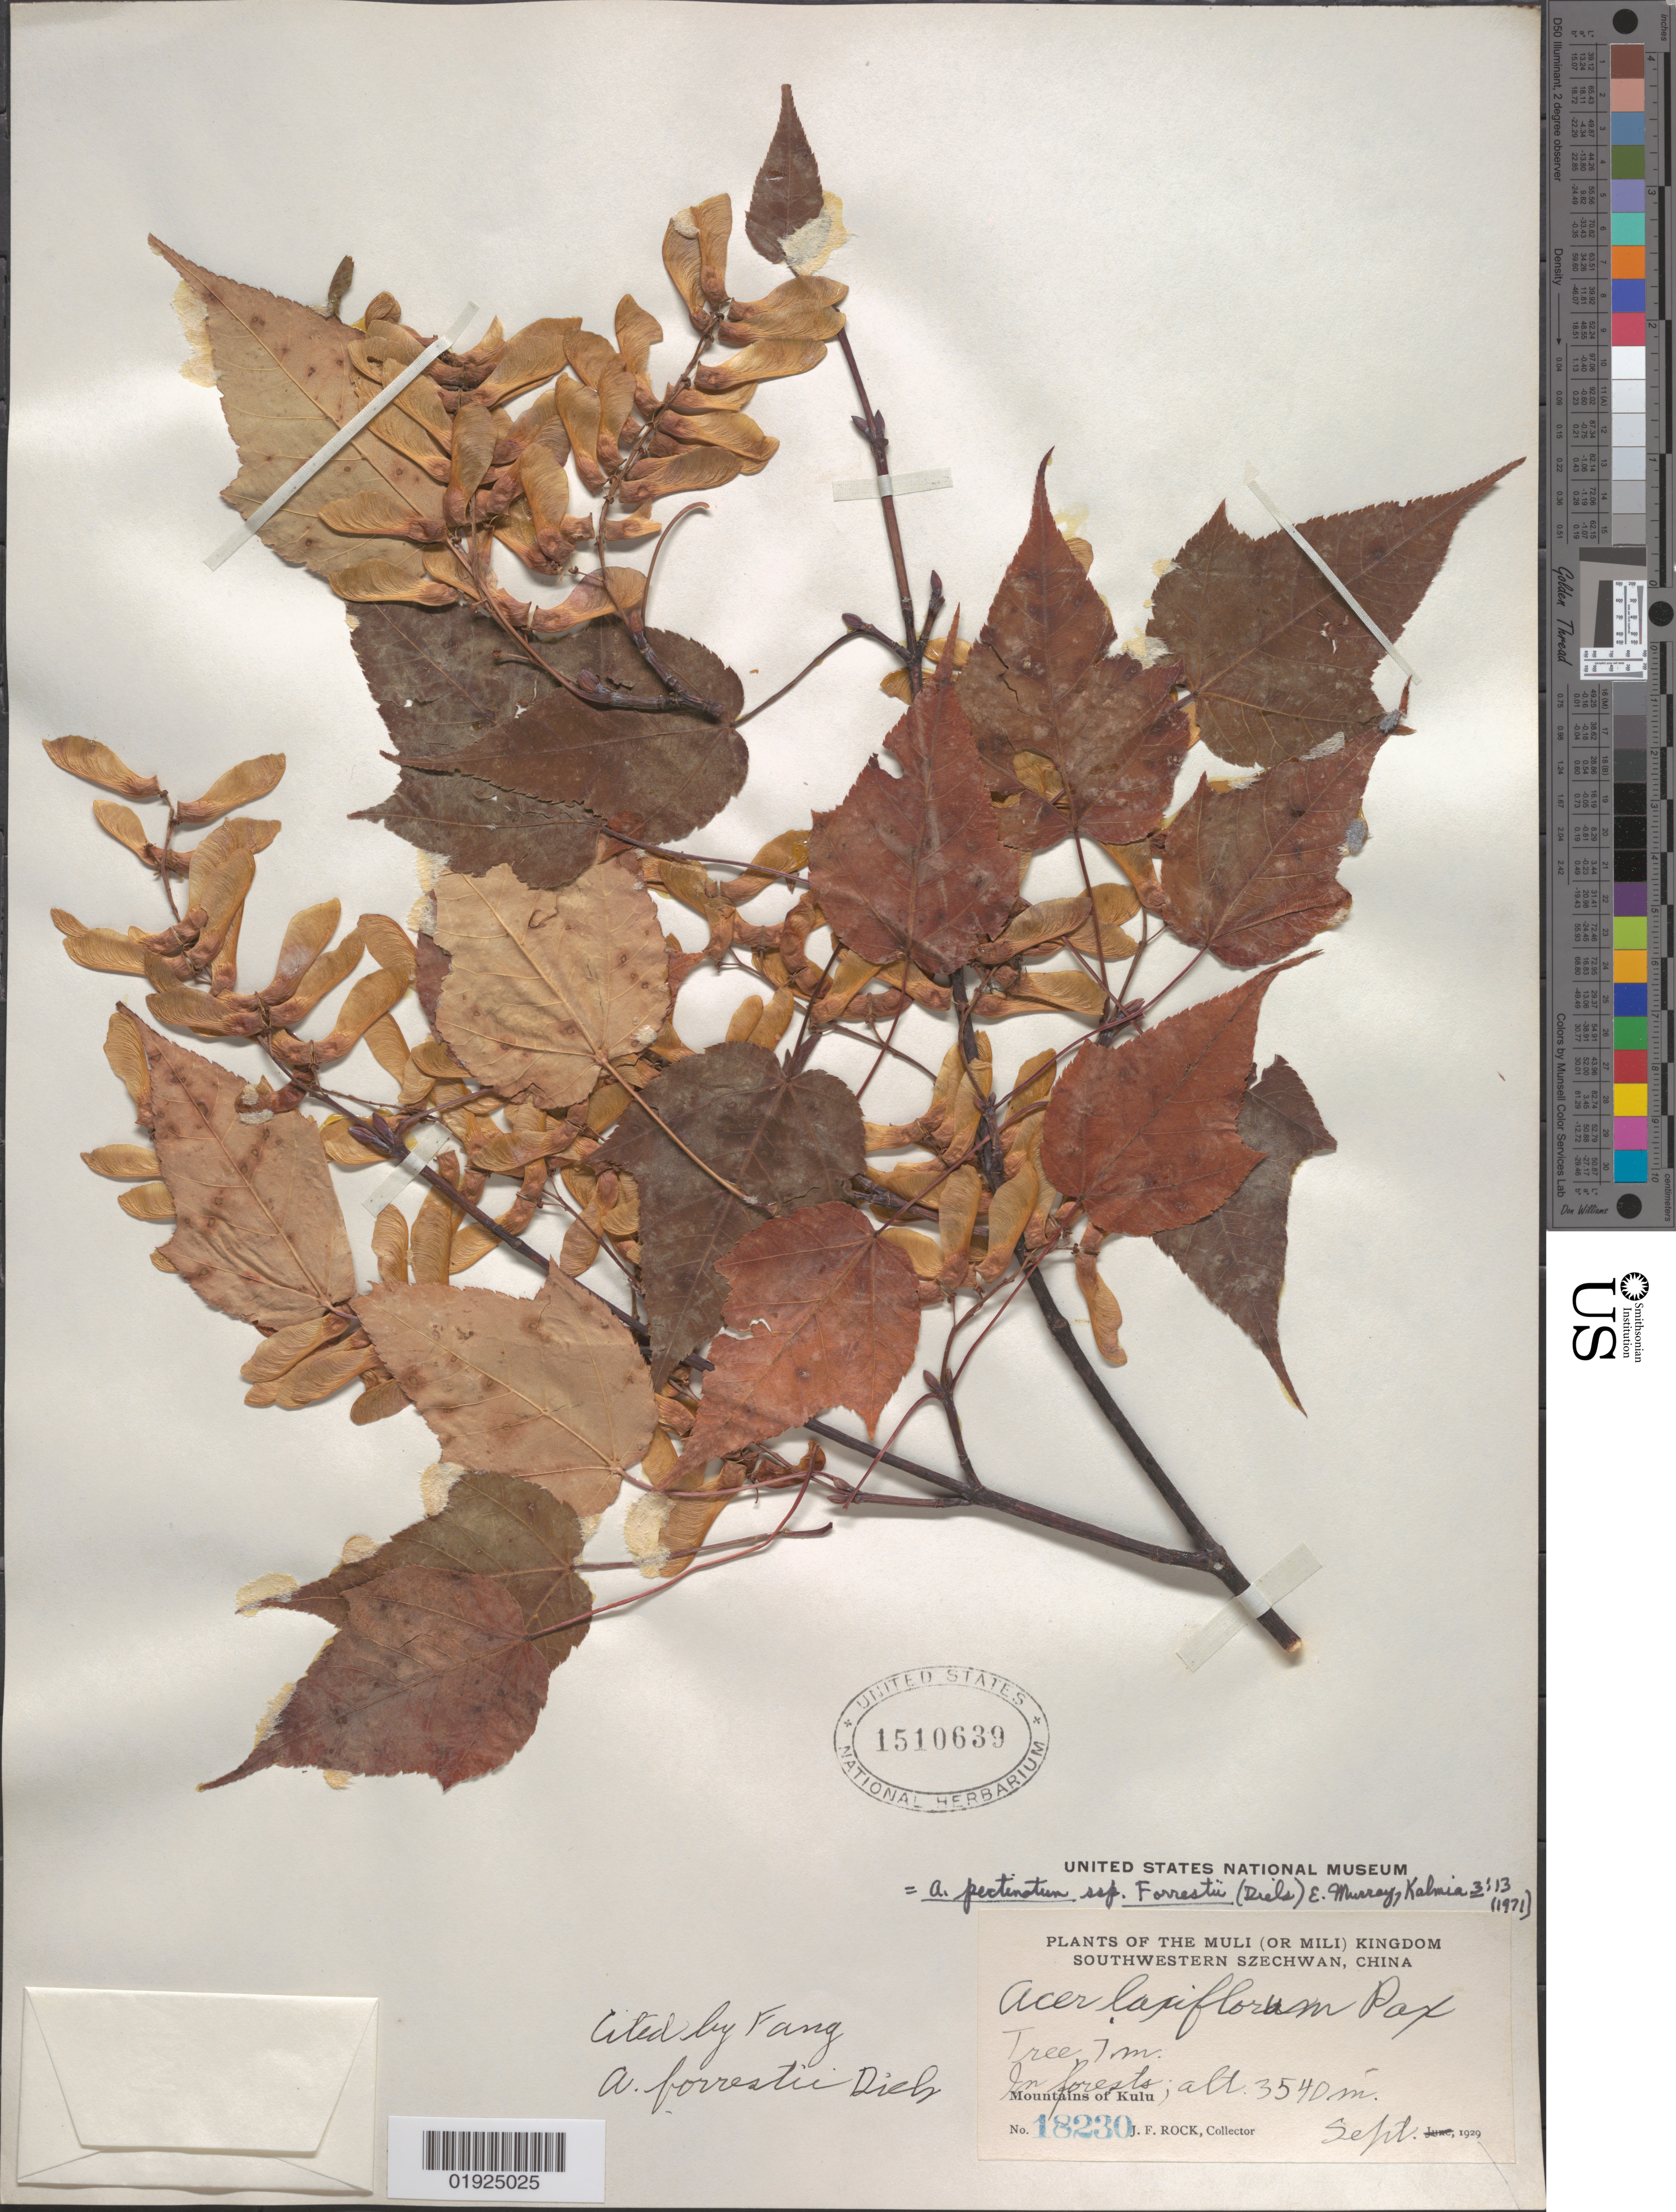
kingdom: Plantae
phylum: Tracheophyta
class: Magnoliopsida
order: Sapindales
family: Sapindaceae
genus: Acer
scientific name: Acer pectinatum subsp. forrestii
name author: (Diels) A.E. Murray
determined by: Murray, Edward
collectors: J. F. Rock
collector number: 18230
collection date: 1929-09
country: China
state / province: Sichuan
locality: Southwestern Szechwan [Sichuan], Mountains of Kulu, Muli (or Mili) Kingdom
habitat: In forests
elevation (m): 3540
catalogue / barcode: US 1510639